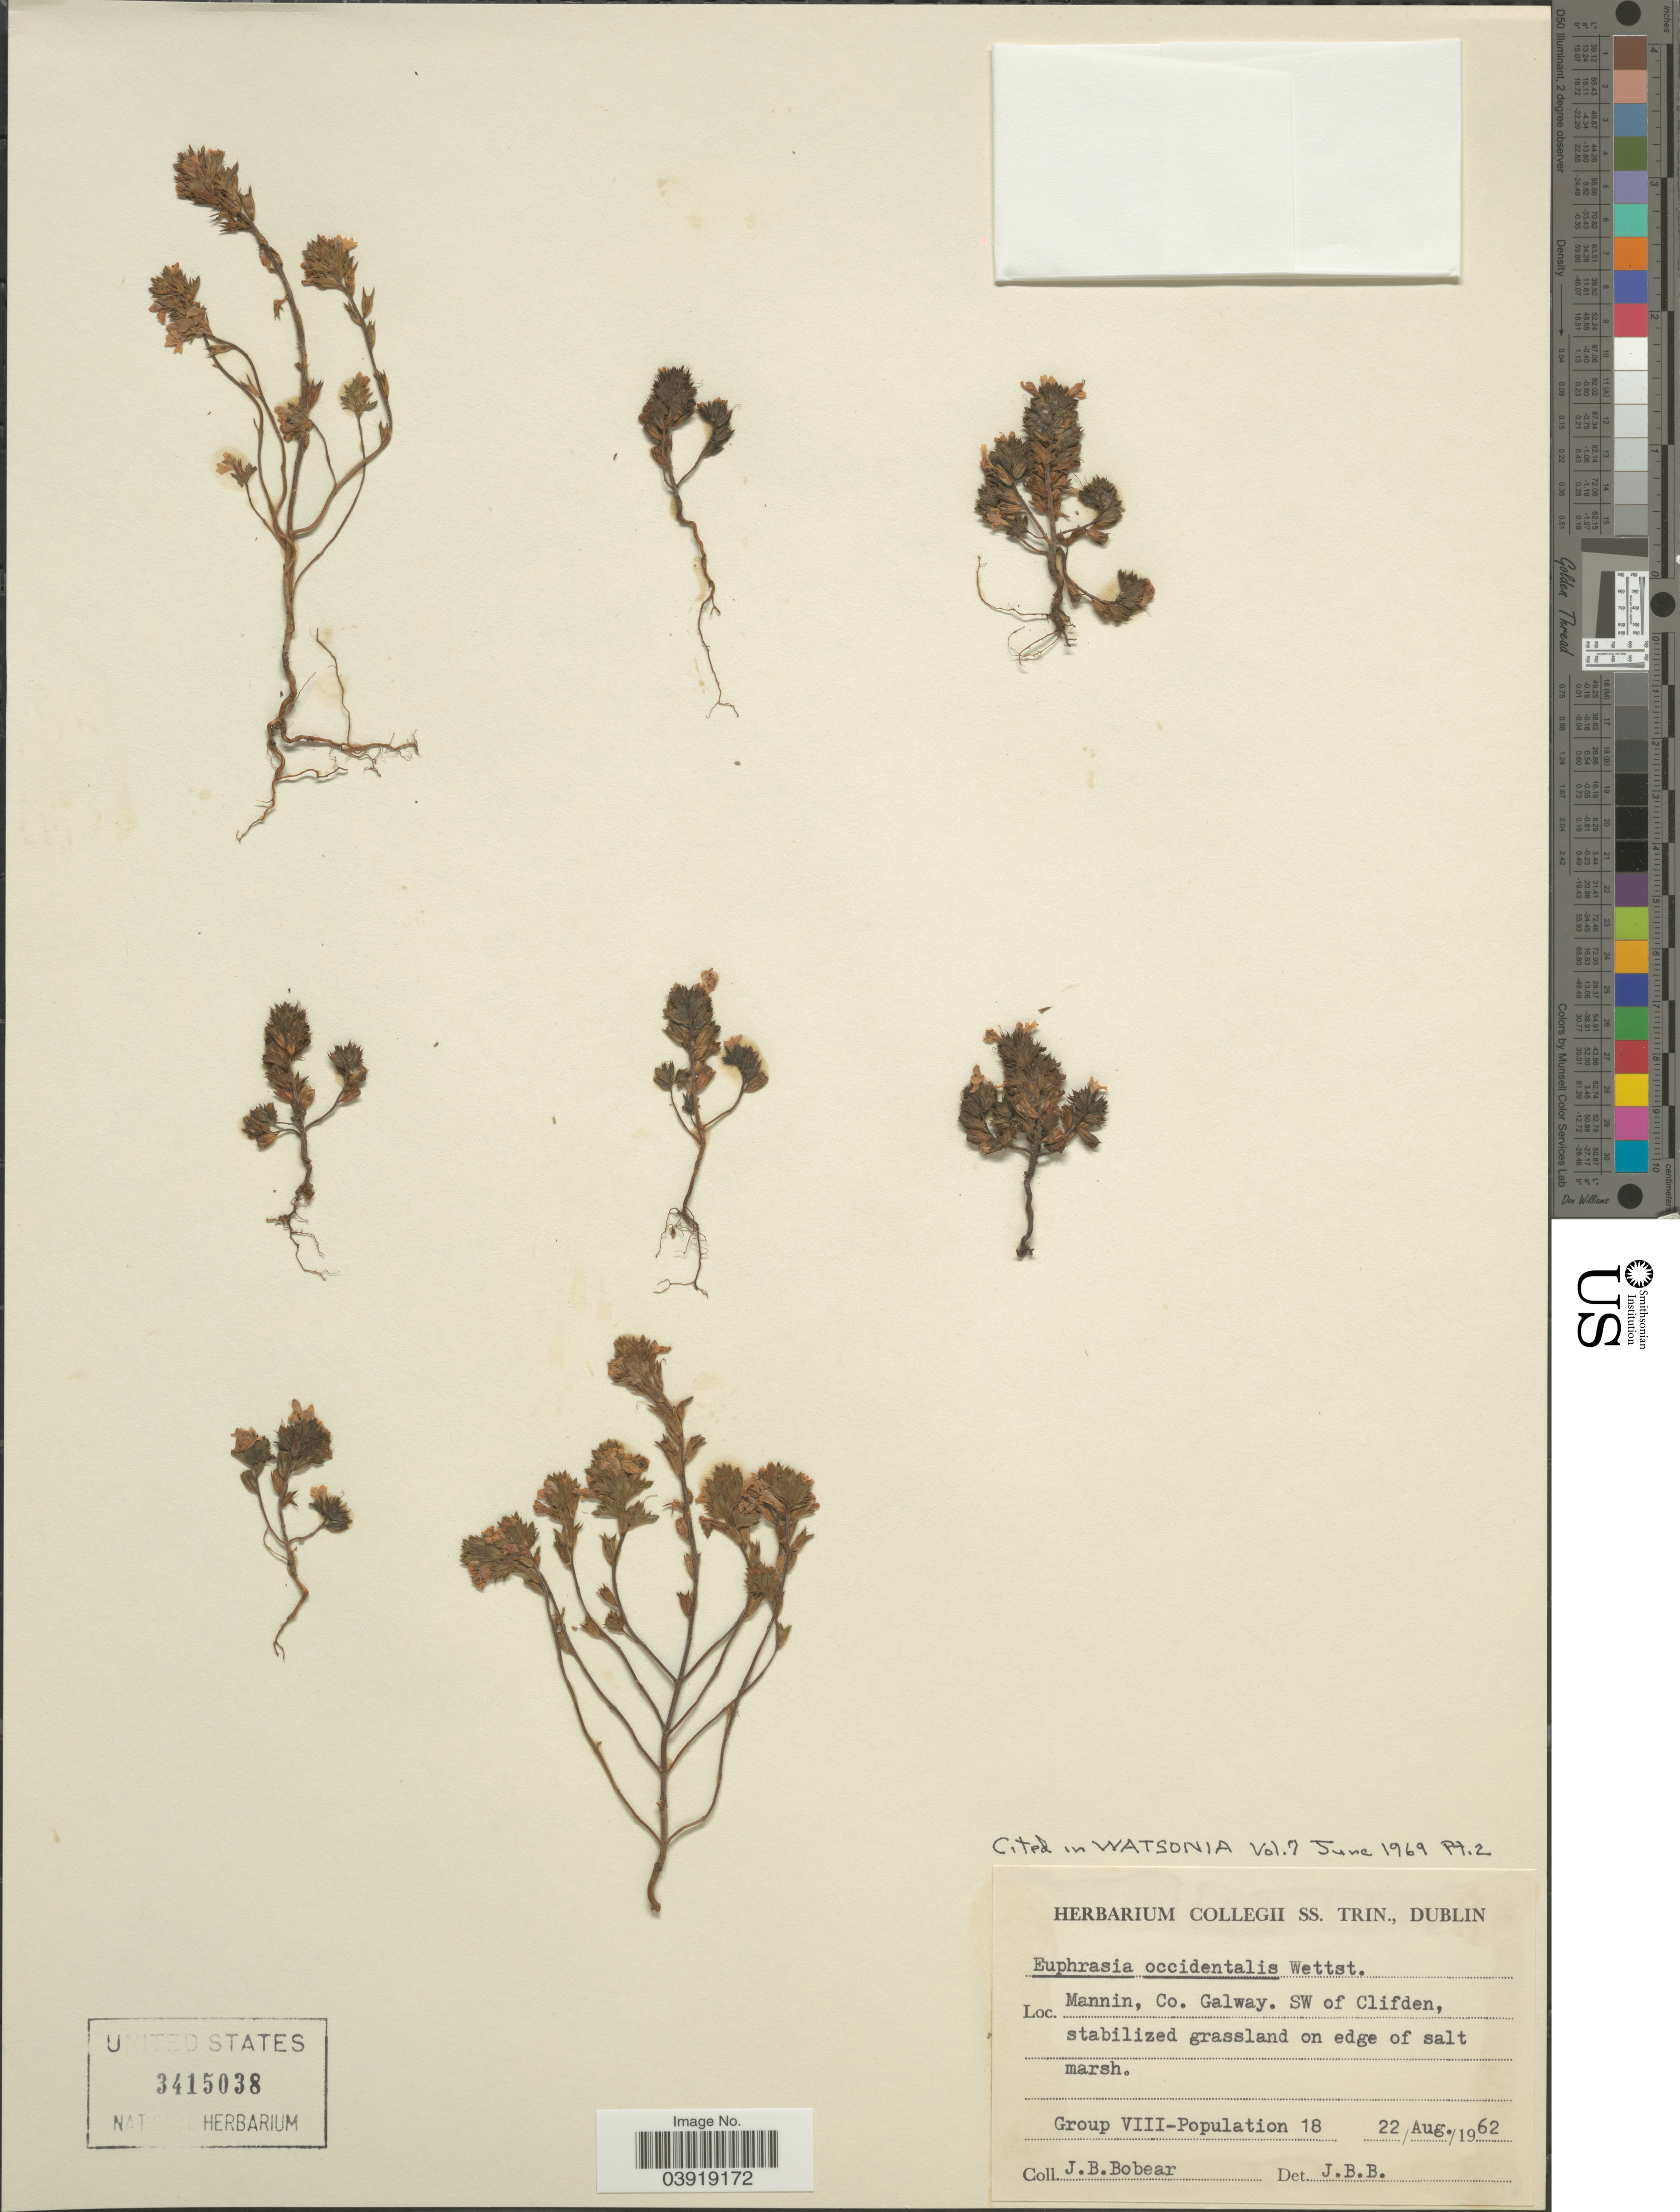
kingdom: Plantae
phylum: Tracheophyta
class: Magnoliopsida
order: Lamiales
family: Orobanchaceae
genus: Euphrasia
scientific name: Euphrasia occidentalis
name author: Wettst.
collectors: J. Bobear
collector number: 18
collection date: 1962-08-22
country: Ireland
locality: Mannin, Co. Galway. SW of Clifden.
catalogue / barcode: US 3415038